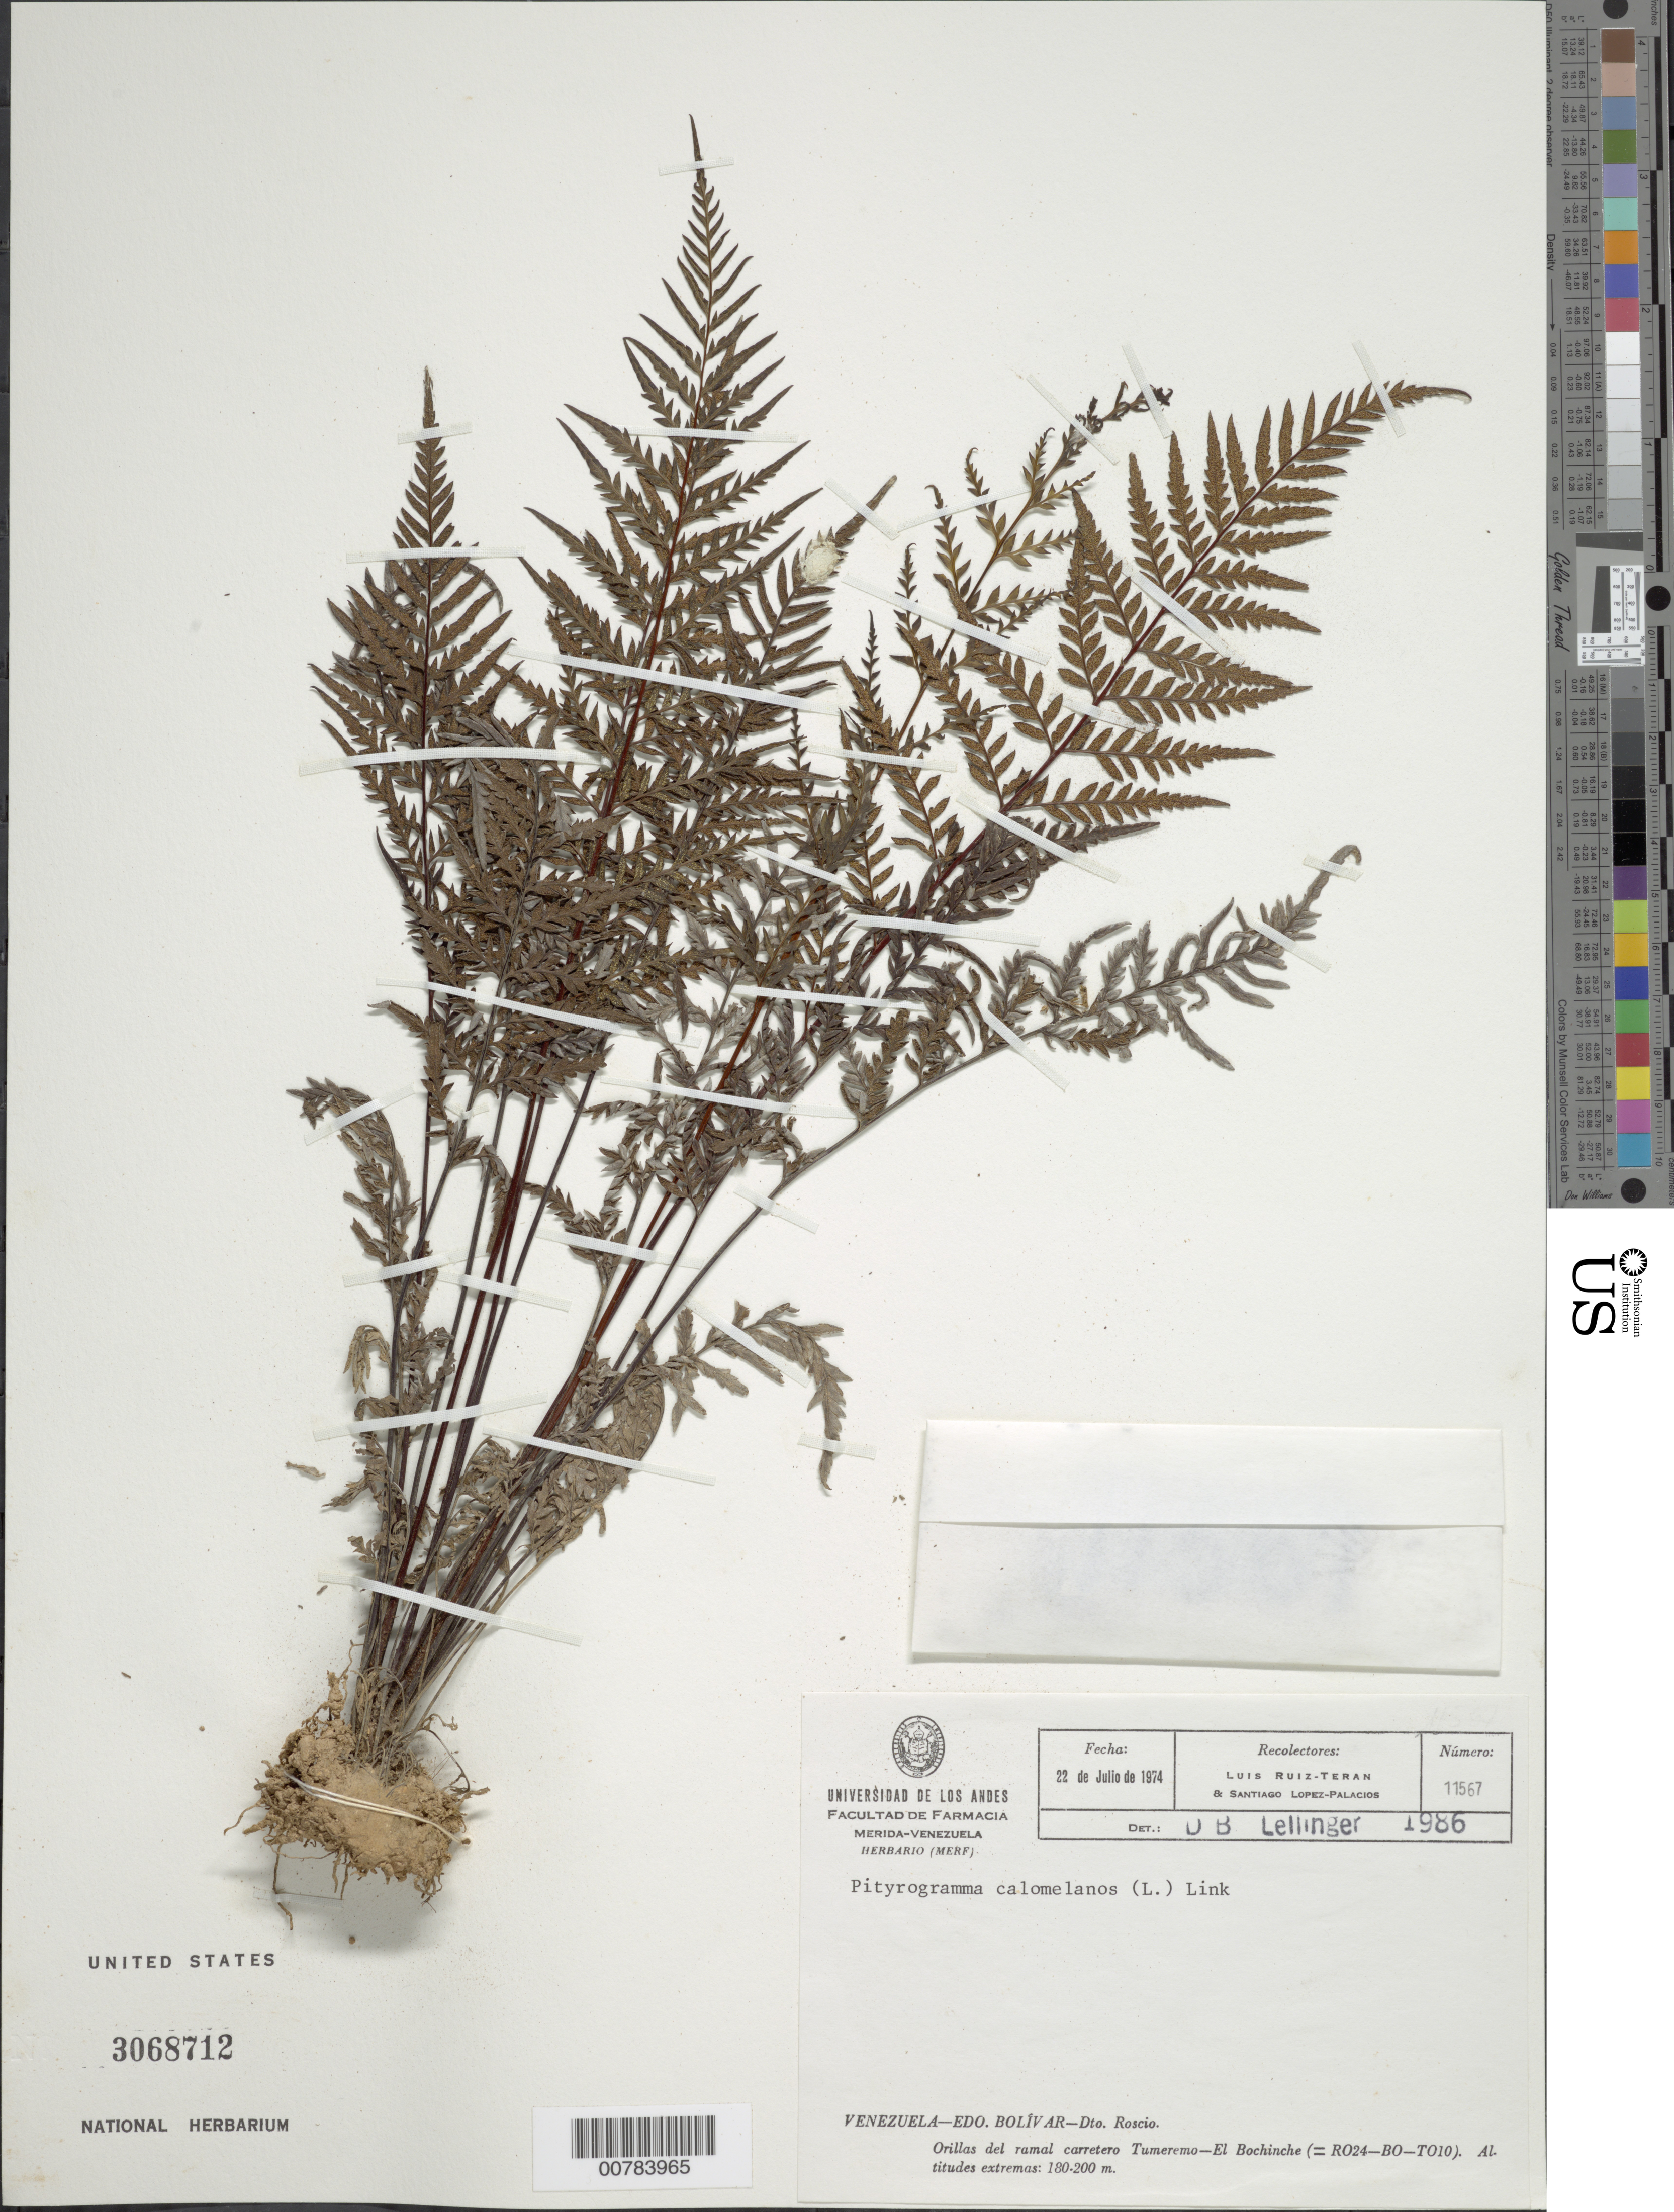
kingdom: Plantae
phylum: Tracheophyta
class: Polypodiopsida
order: Polypodiales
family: Pteridaceae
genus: Pityrogramma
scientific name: Pityrogramma calomelanos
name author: (L.) Link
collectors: L. E. Ruíz-Terán & S. López-Palacios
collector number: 11567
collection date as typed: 22-Jul-74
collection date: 1974-07-22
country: Venezuela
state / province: Bolívar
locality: Tumeremo-El Bochinche ( RO24-BO-TO10).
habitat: Orillas de la carretera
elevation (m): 180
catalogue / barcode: US 3068712